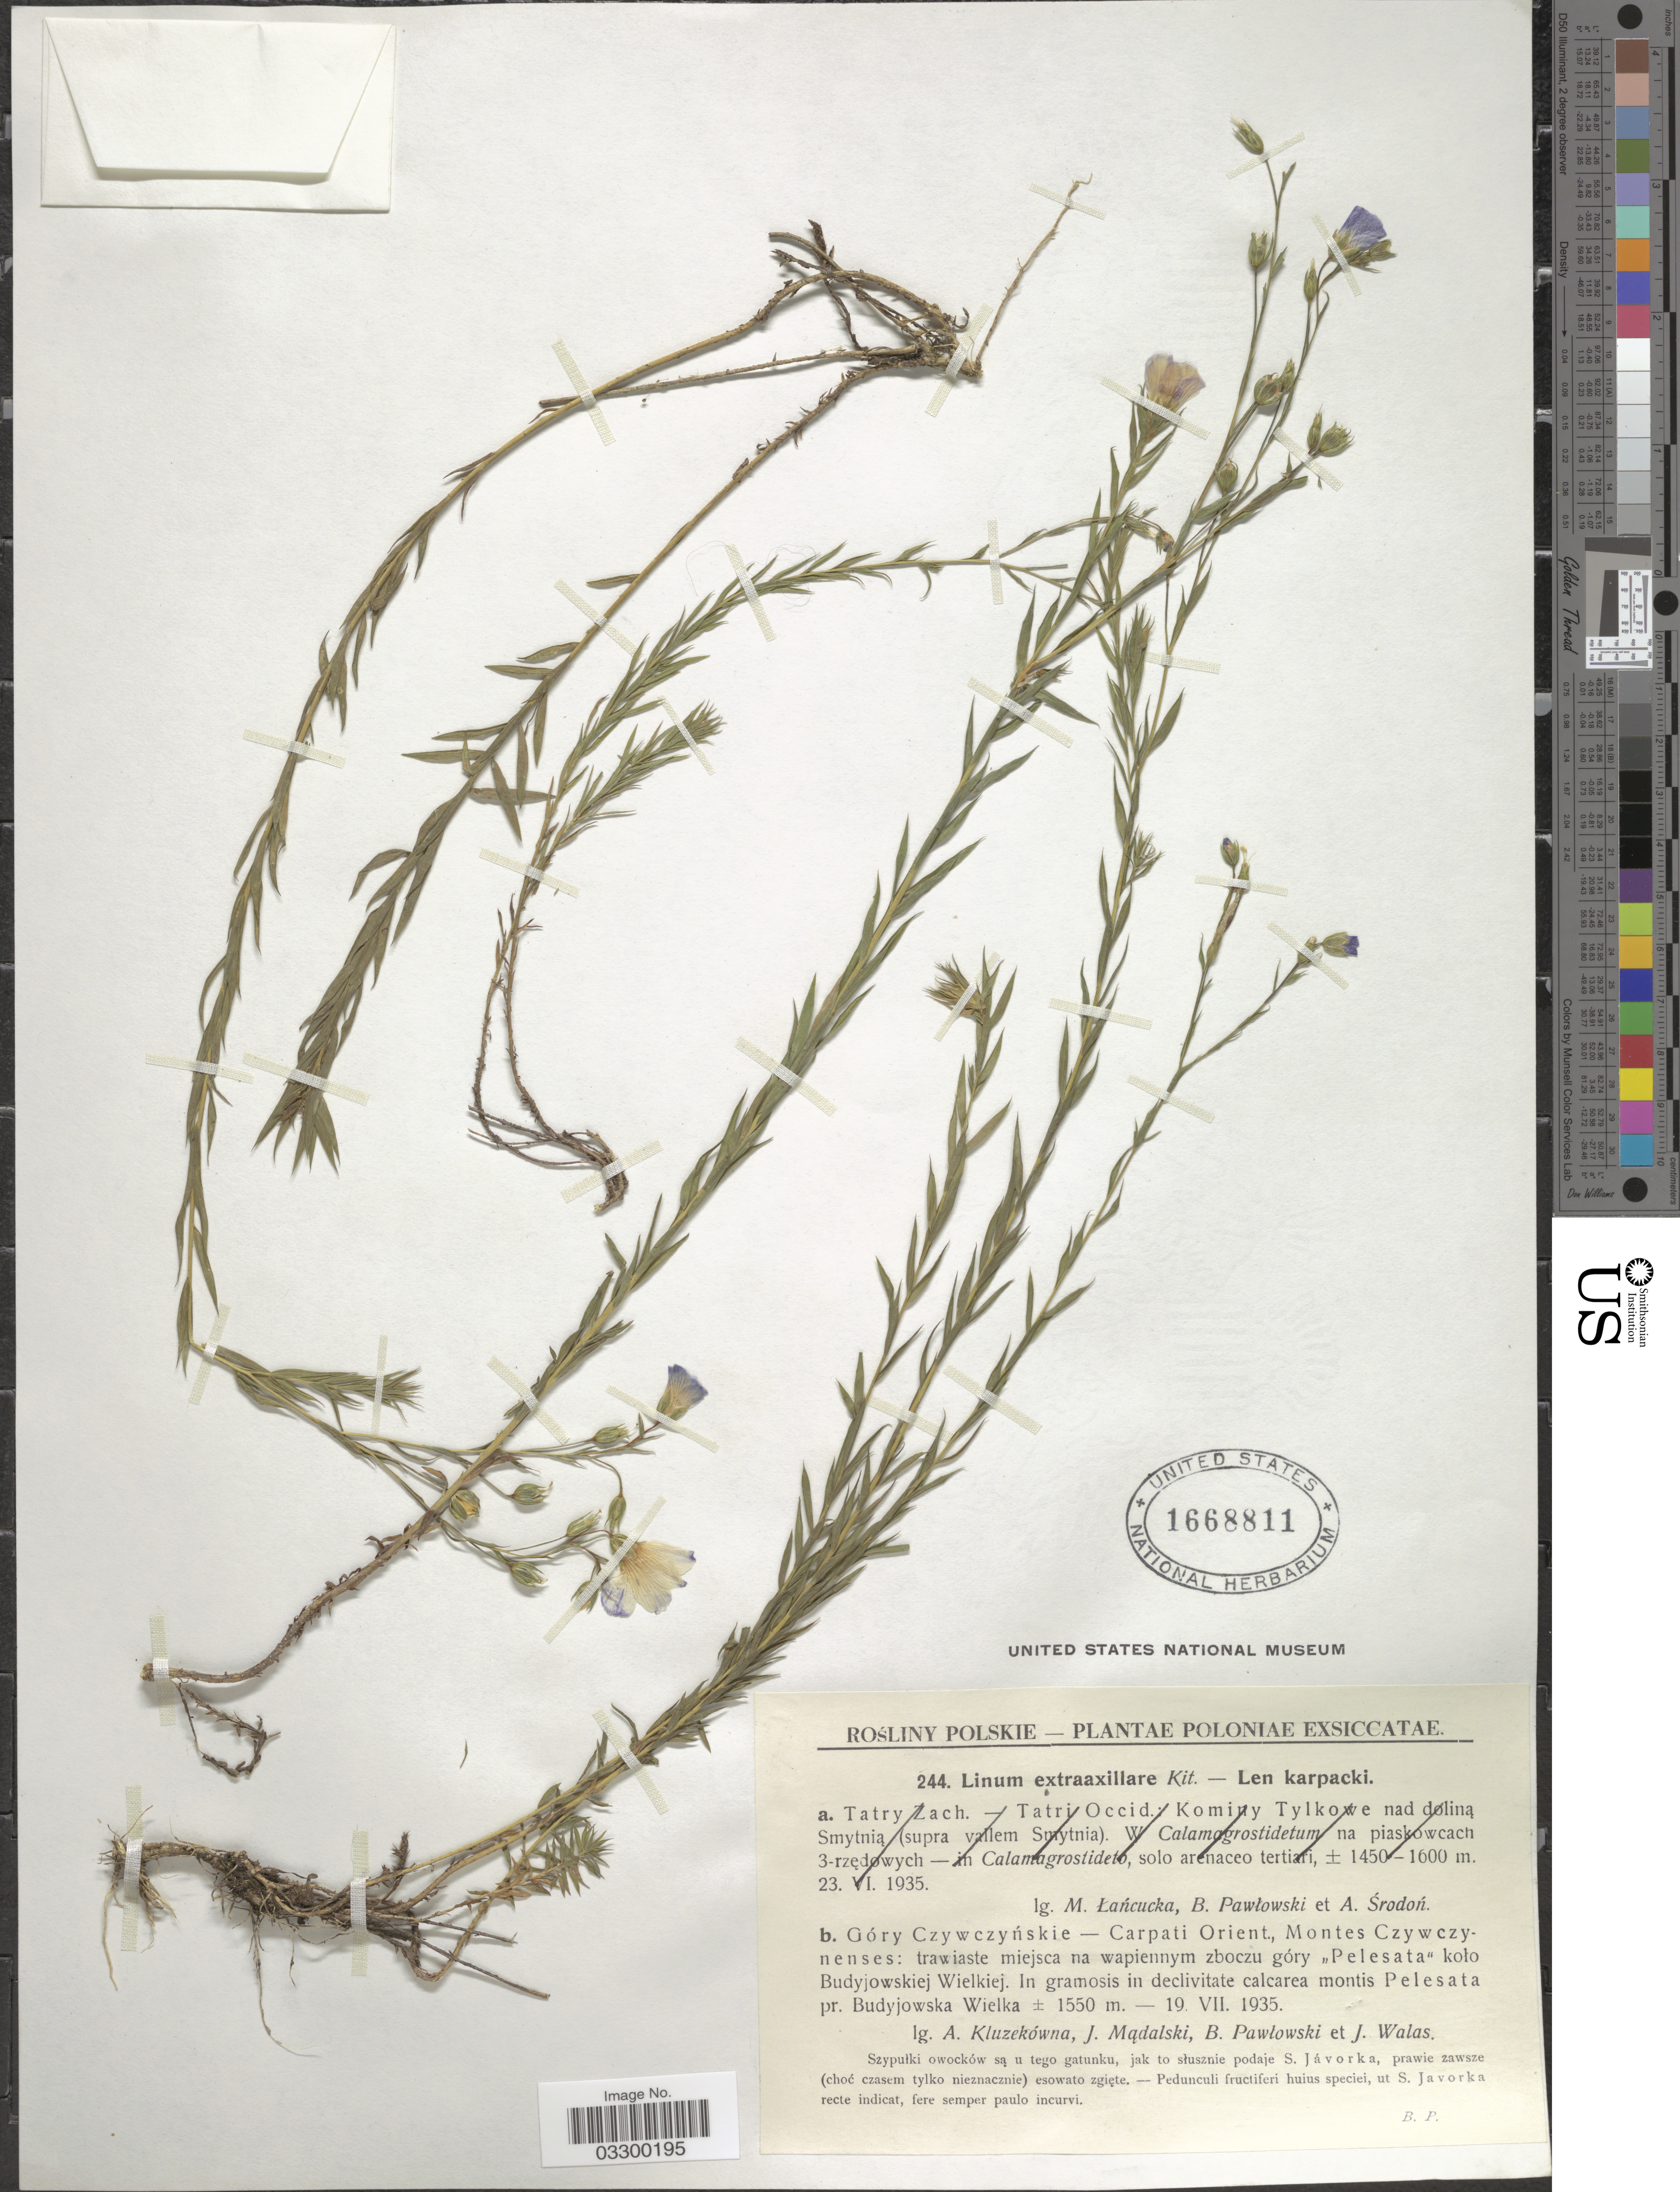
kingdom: Plantae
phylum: Tracheophyta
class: Magnoliopsida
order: Malpighiales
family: Linaceae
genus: Linum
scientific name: Linum extraaxillare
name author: Kit.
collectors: A. Kluzekówna, J. Madalski, B. Pawlowski & J. Walas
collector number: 244b.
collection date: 1935-07-19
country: Poland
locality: Poloniae. Góry Czywczyńskie - Carpati Orient, Montes Czywczynenses: trawiaste miejsca na wapiennym zboczu góry "Pelesata" kolo Budyjowska Wielka.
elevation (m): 1550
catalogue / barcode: US 1668811